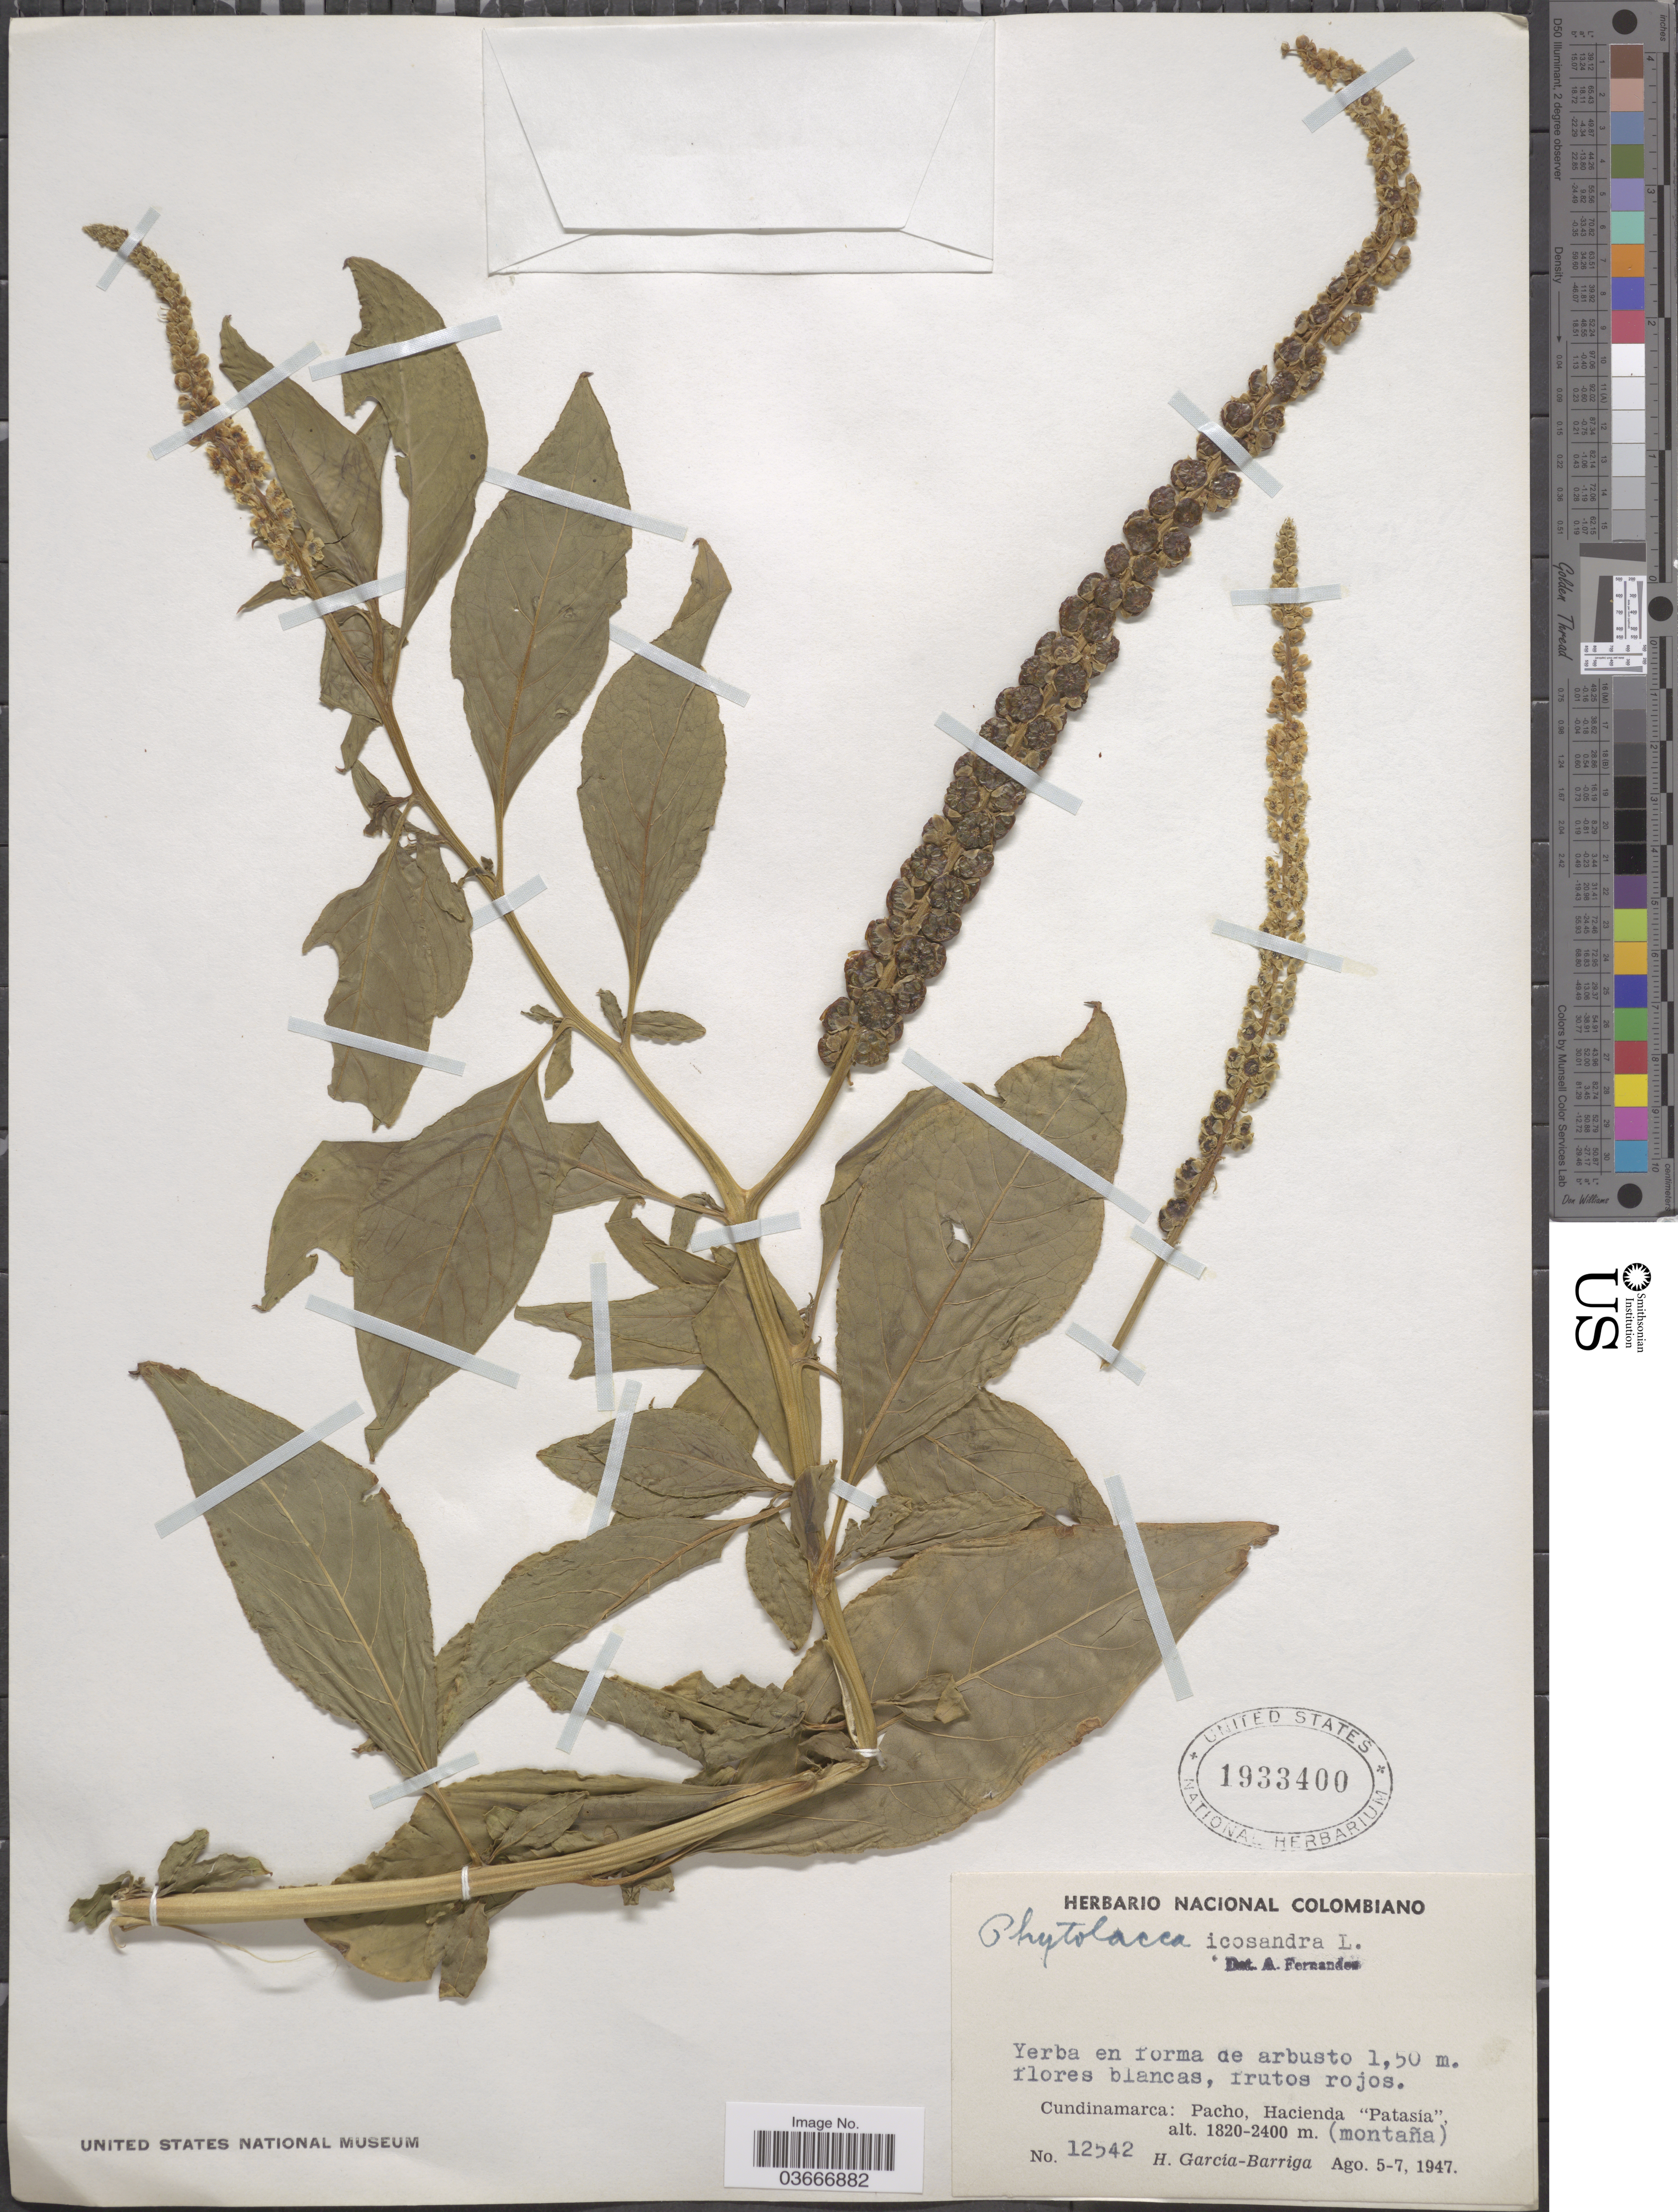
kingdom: Plantae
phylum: Tracheophyta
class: Magnoliopsida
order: Caryophyllales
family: Phytolaccaceae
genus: Phytolacca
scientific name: Phytolacca icosandra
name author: L.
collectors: H. García Barriga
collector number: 12542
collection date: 1947-08-05/1947-08-07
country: Colombia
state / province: Cundinamarca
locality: Pacho, Hacienda "Patasia" (montaña).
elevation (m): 1820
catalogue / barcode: US 1933400